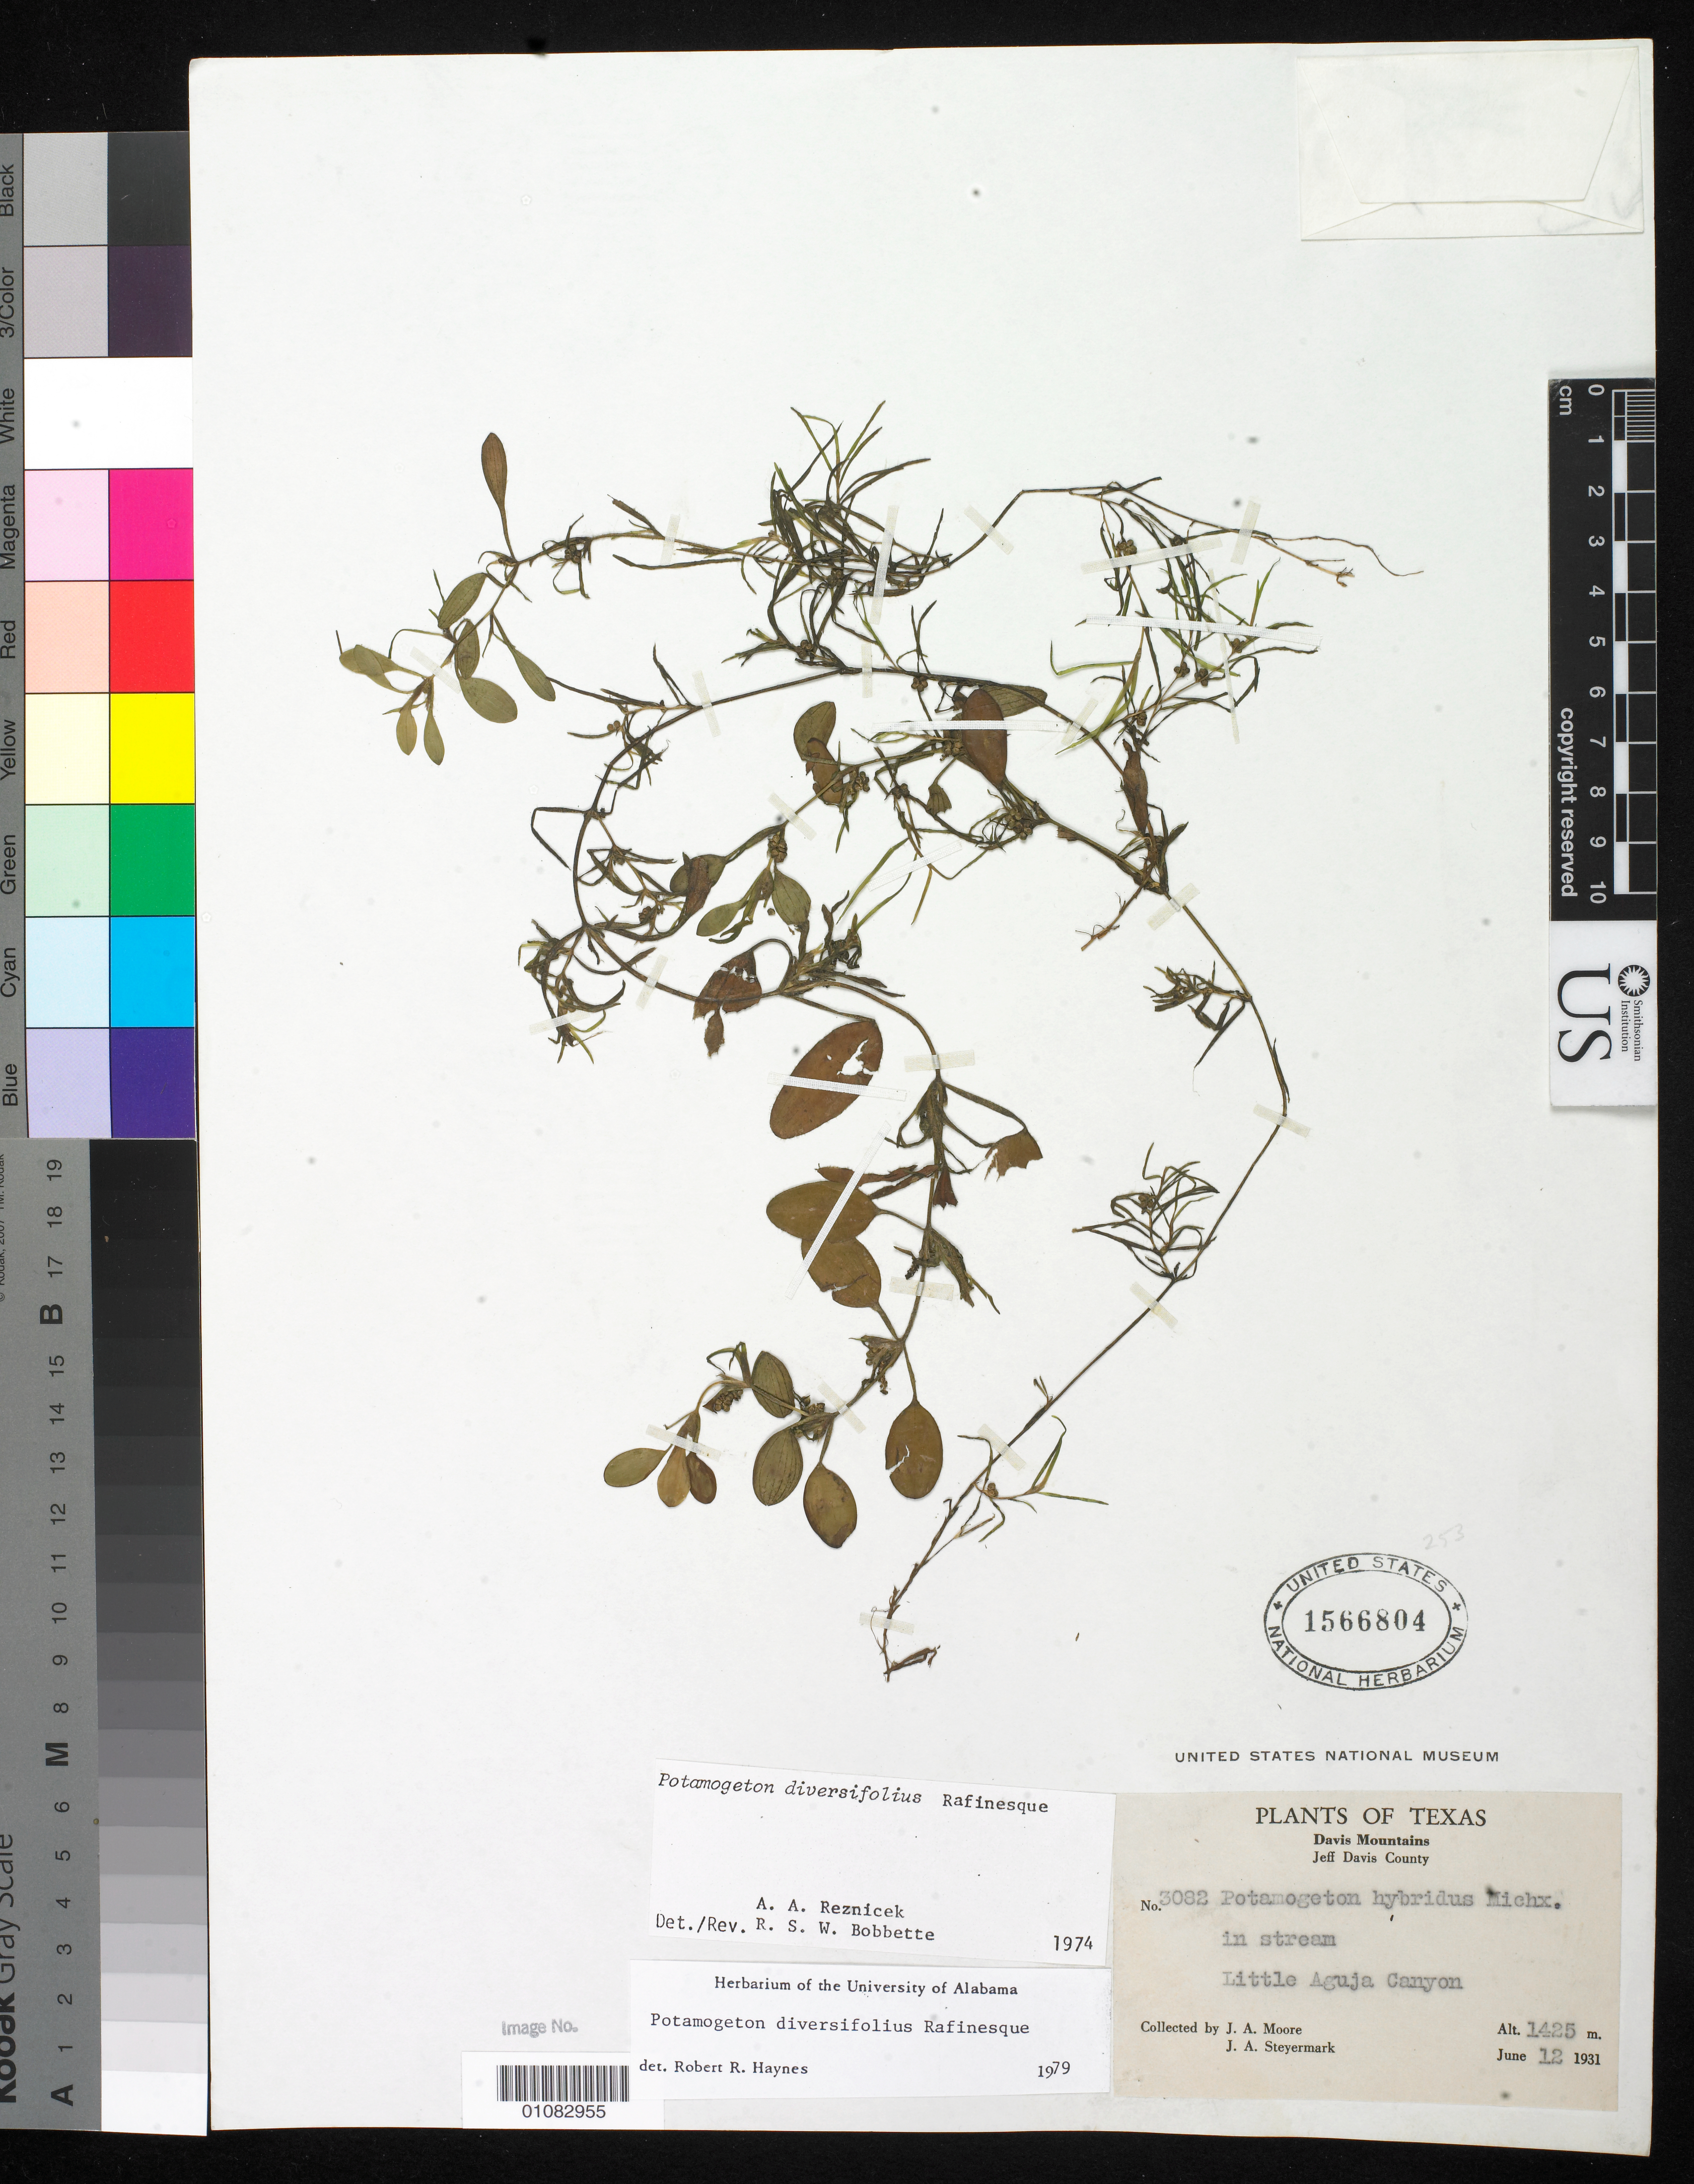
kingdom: Plantae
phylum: Tracheophyta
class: Liliopsida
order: Alismatales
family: Potamogetonaceae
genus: Potamogeton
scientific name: Potamogeton diversifolius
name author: Raf.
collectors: J. A. Moore & J. Steyermark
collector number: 3082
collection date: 1931-06-12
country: United States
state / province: Texas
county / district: Jeff Davis County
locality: Davis Mountains, Little Aguja Canyon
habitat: In stream.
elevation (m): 1425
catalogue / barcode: US 1566804